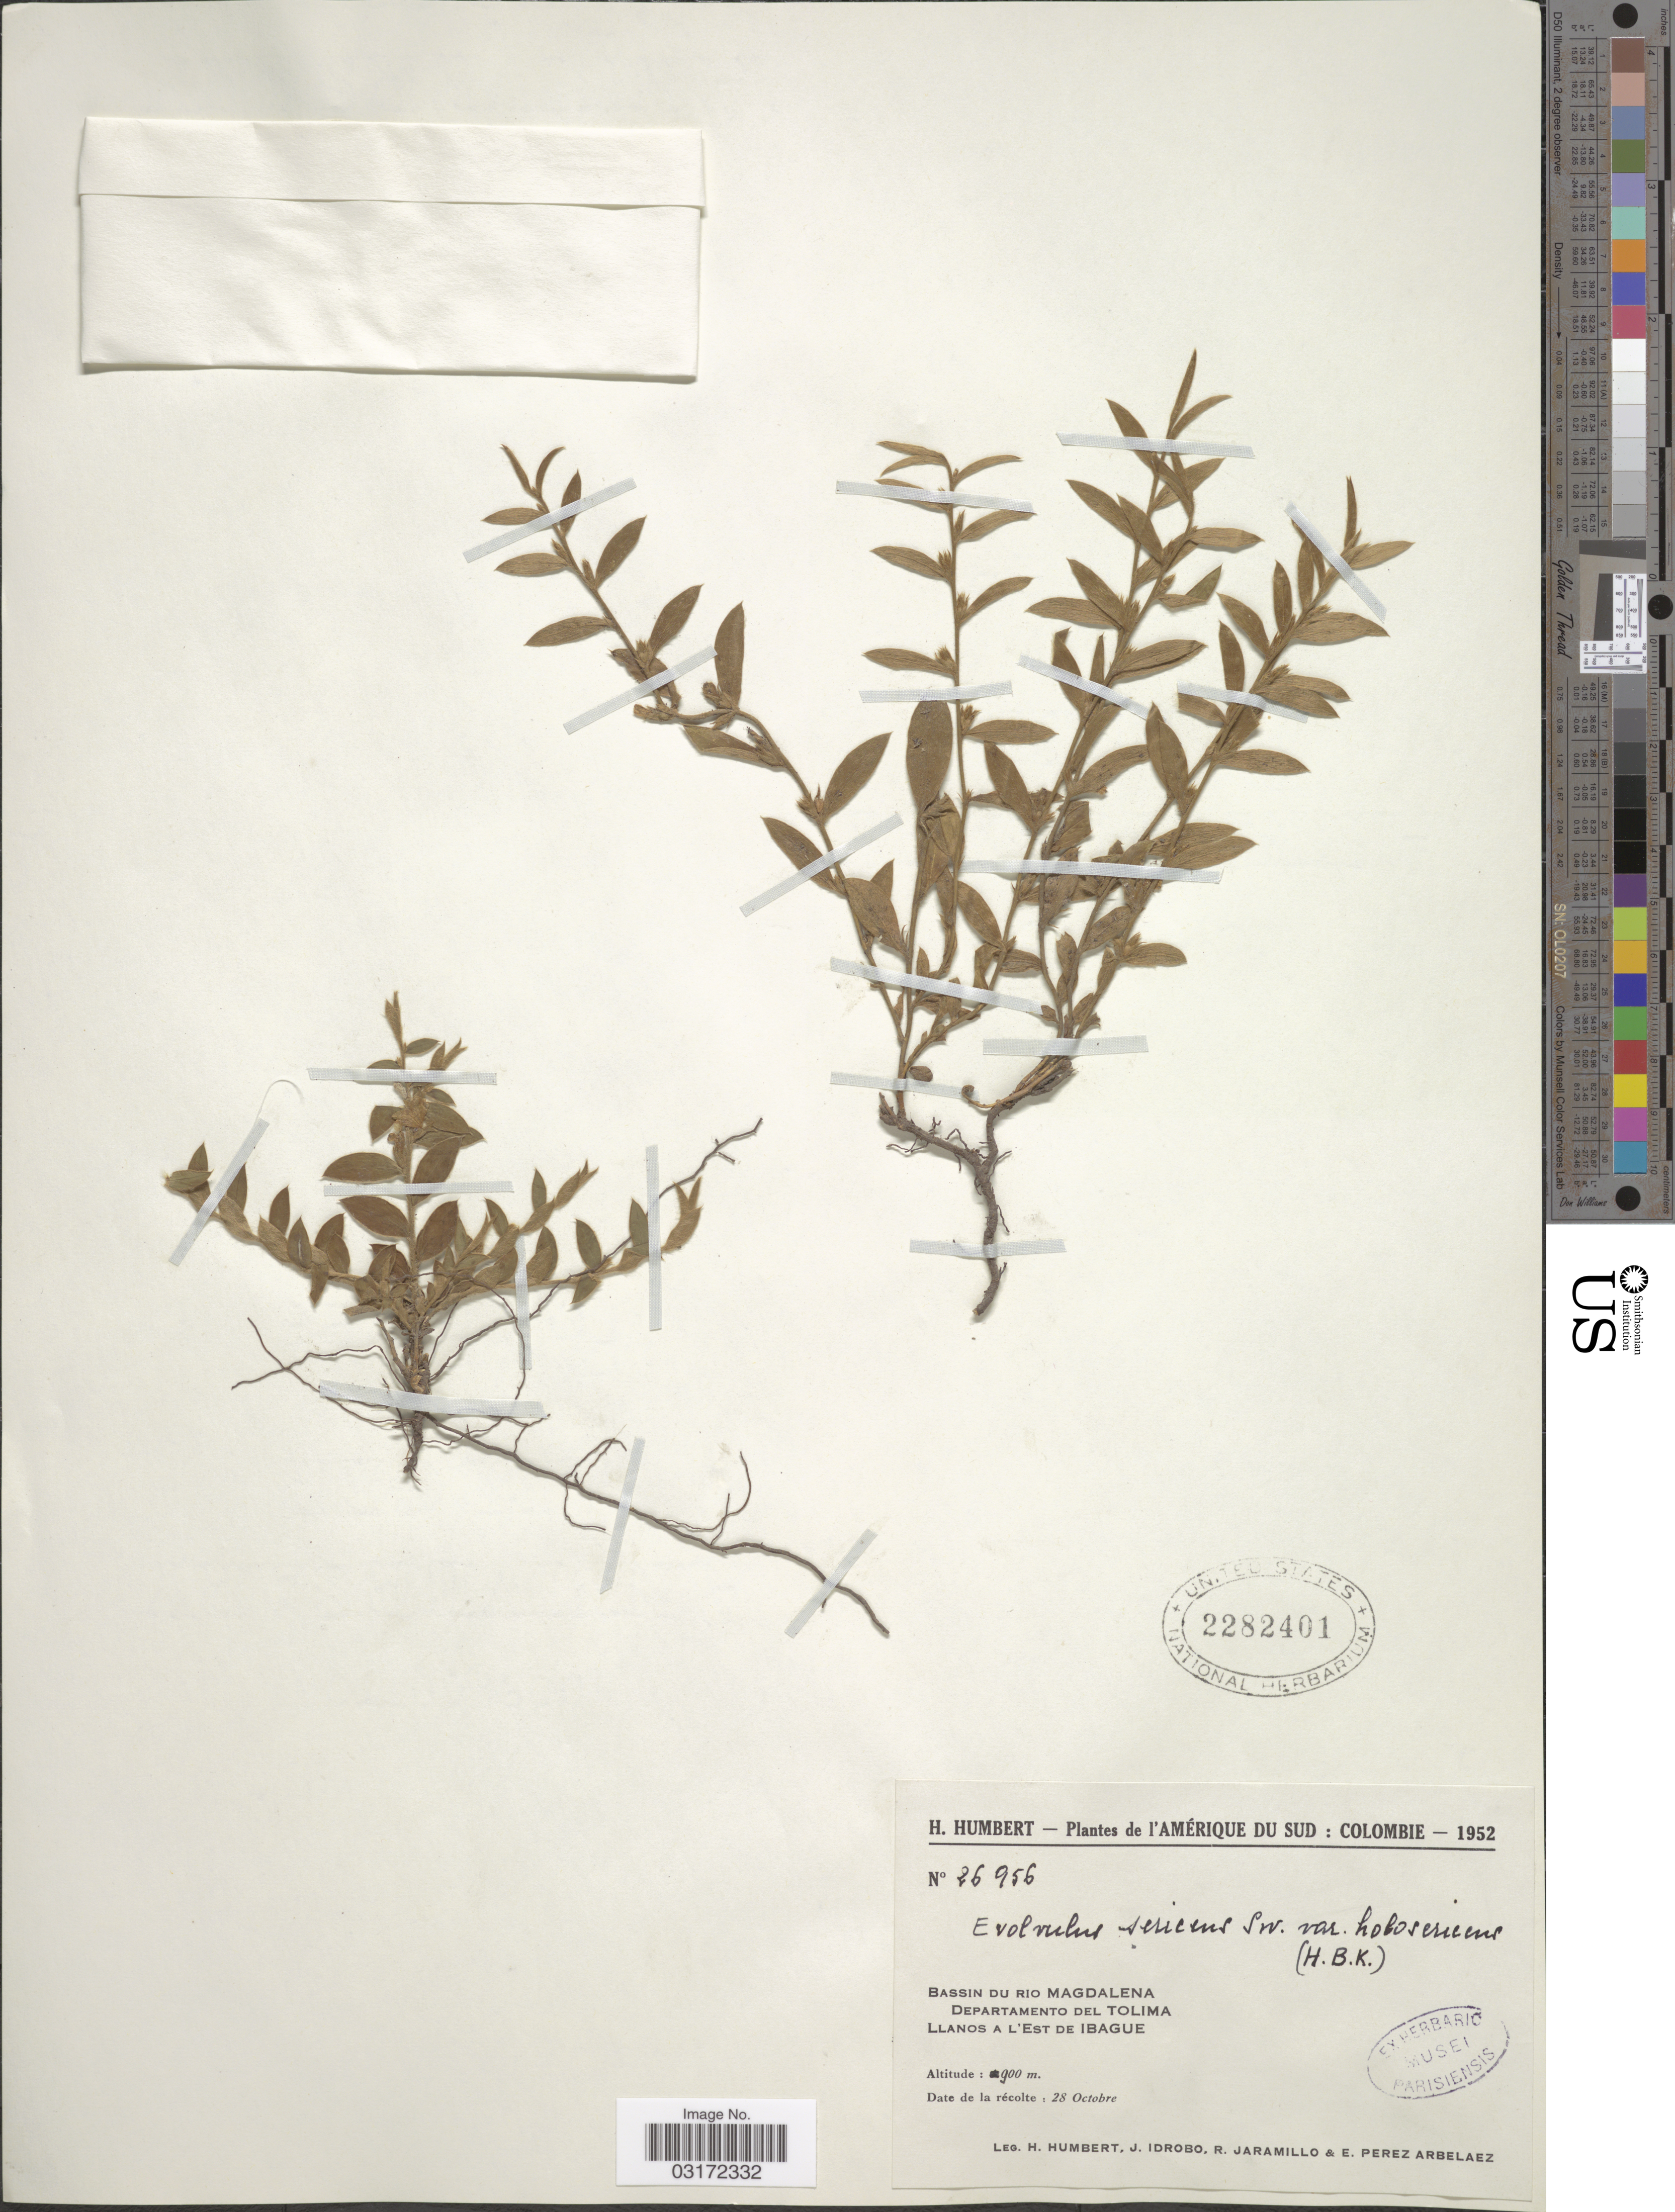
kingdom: Plantae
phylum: Tracheophyta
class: Magnoliopsida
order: Solanales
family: Convolvulaceae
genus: Evolvulus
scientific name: Evolvulus sericeus var. holosericeus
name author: (Kunth) Ooststr.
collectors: H. Humbert, J. M. Idrobo, R. Jaramillo & E. Pérez Arbeláez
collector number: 26956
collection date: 1952-10-28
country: Colombia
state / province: Tolima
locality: Bassin du Rio Magdalena. Departamento del Tolima. Llanos a l'Est de Ibague.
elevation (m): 900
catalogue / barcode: US 2282401